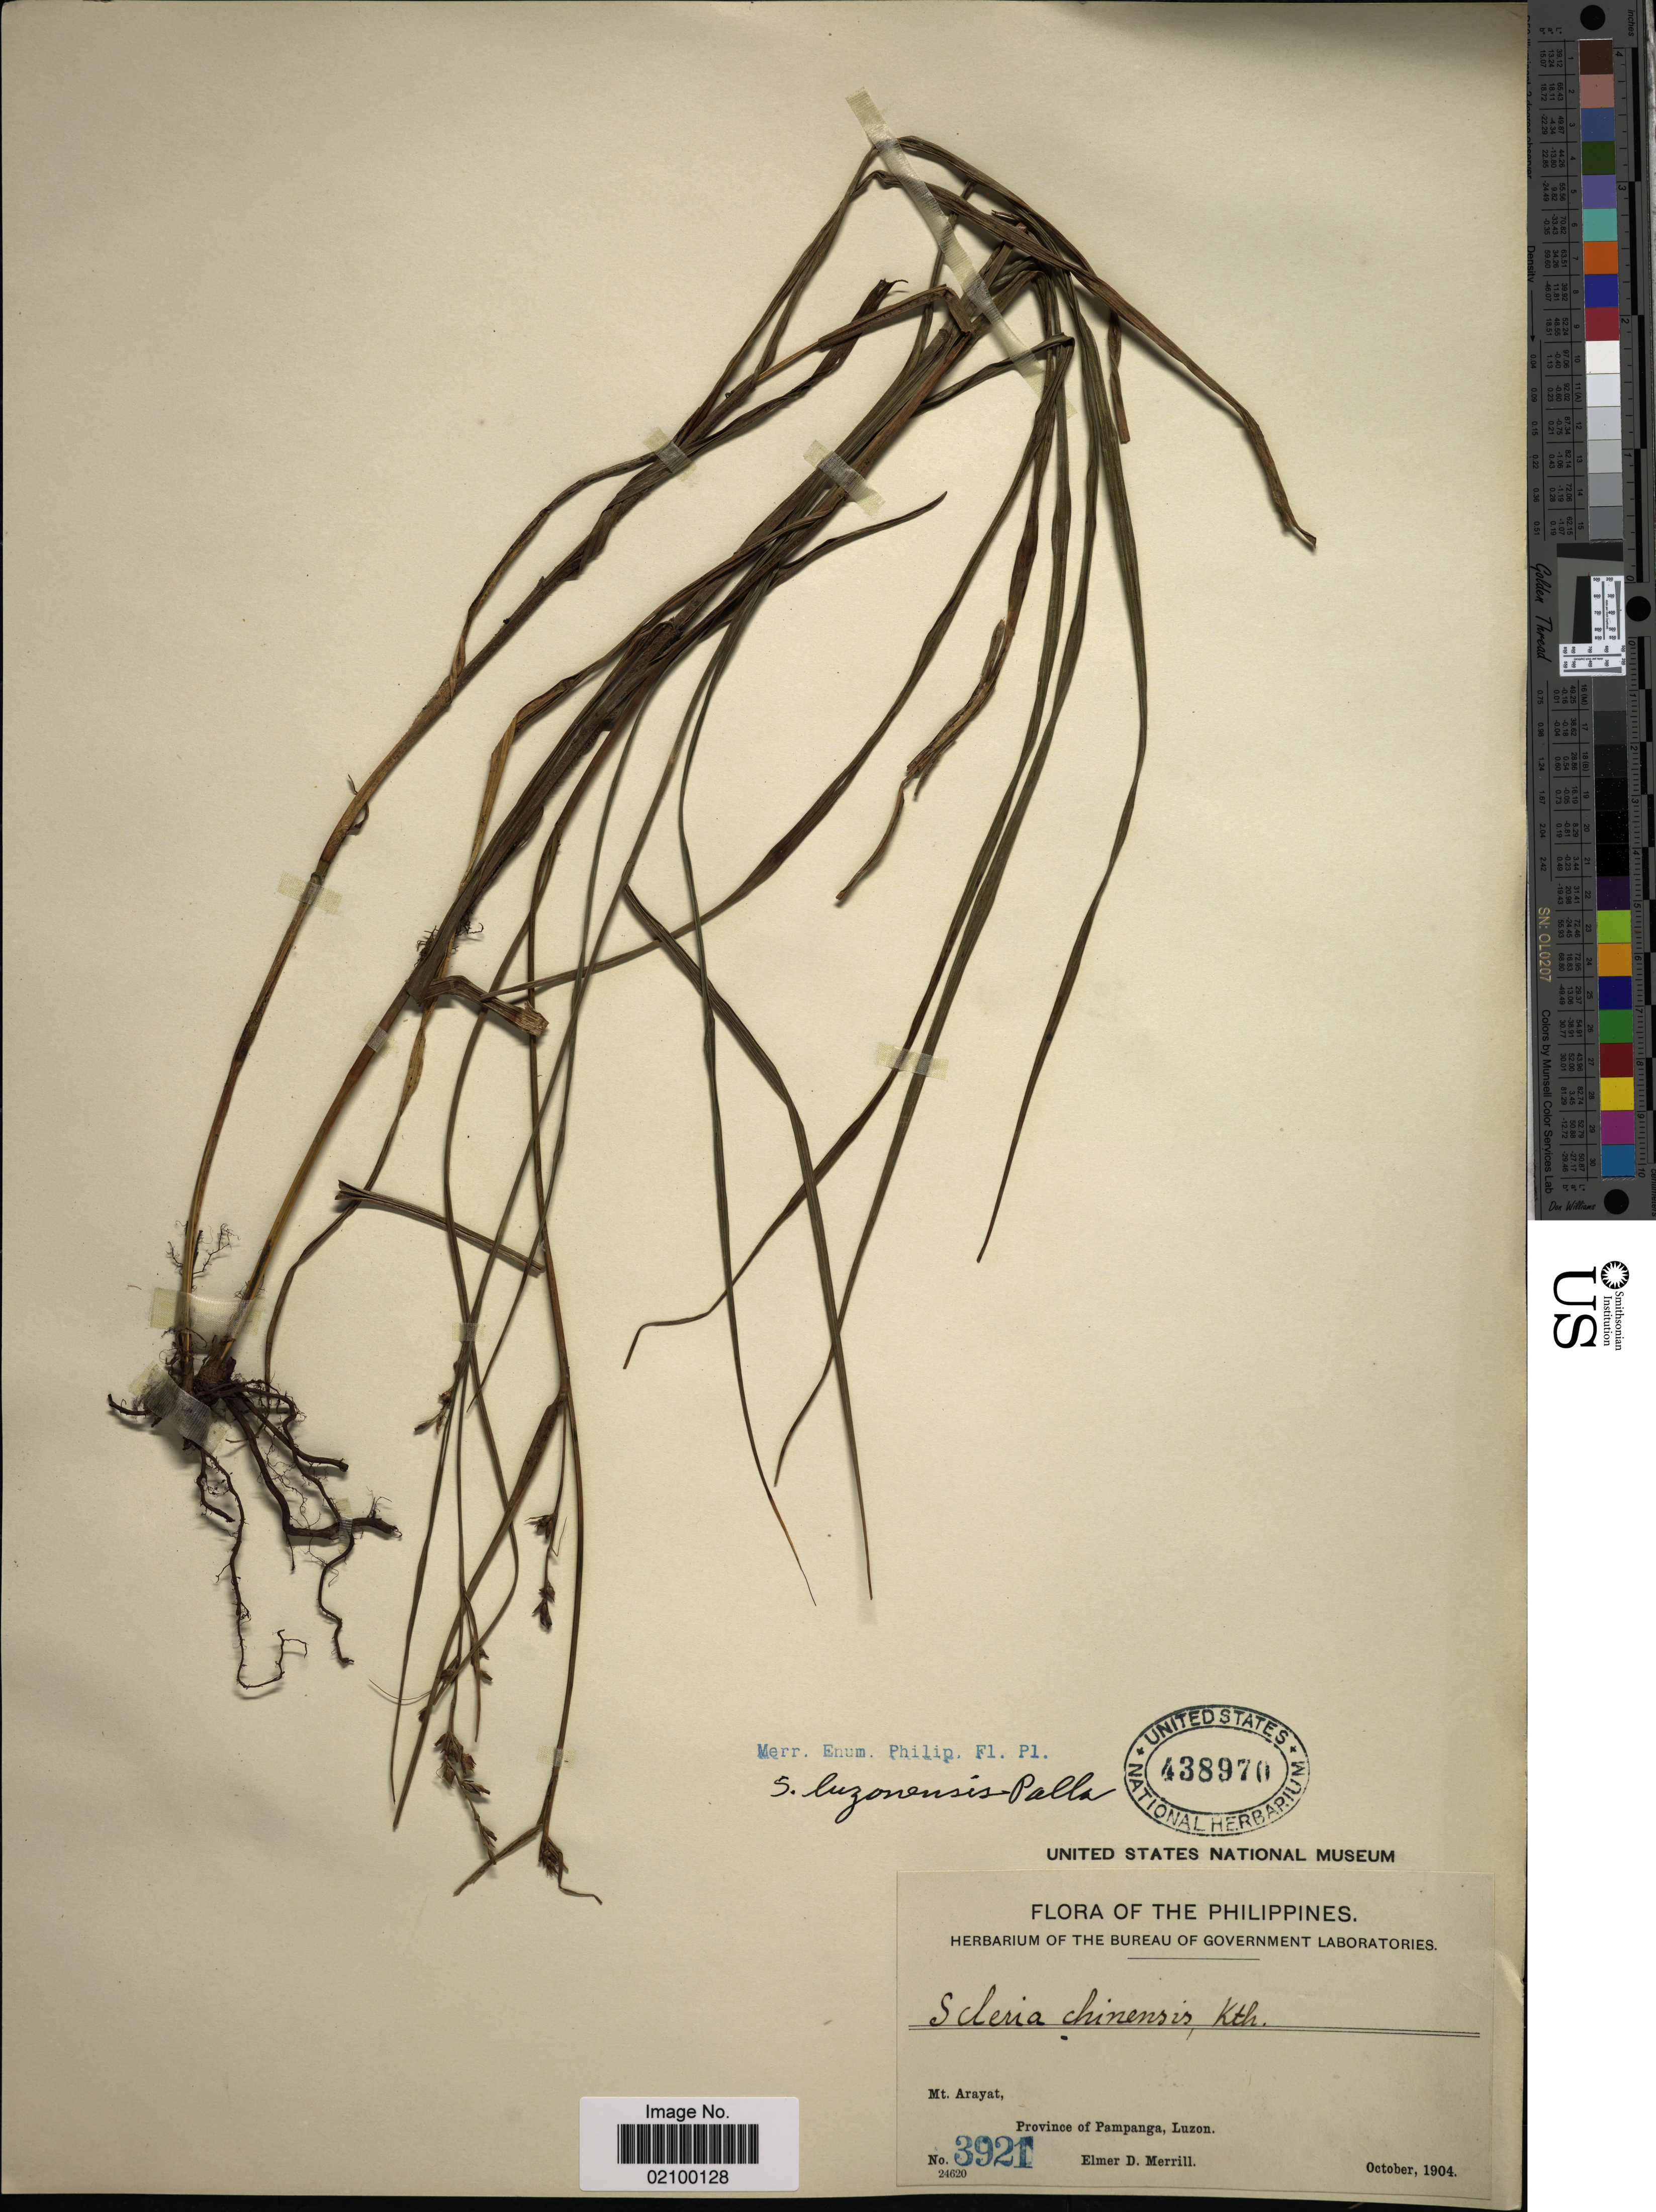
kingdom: Plantae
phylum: Tracheophyta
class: Liliopsida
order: Poales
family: Cyperaceae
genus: Scleria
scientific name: Scleria terrestris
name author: (L.) Fassett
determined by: Strong, Mark T., (BOT), Smithsonian Institution - National Museum of Natural History (UNITED STATES)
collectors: E. D. Merrill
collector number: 3921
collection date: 1904-10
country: Philippines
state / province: Central Luzon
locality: Mt. Arayat, Province of Pampanga, Luzon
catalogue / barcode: US 438970